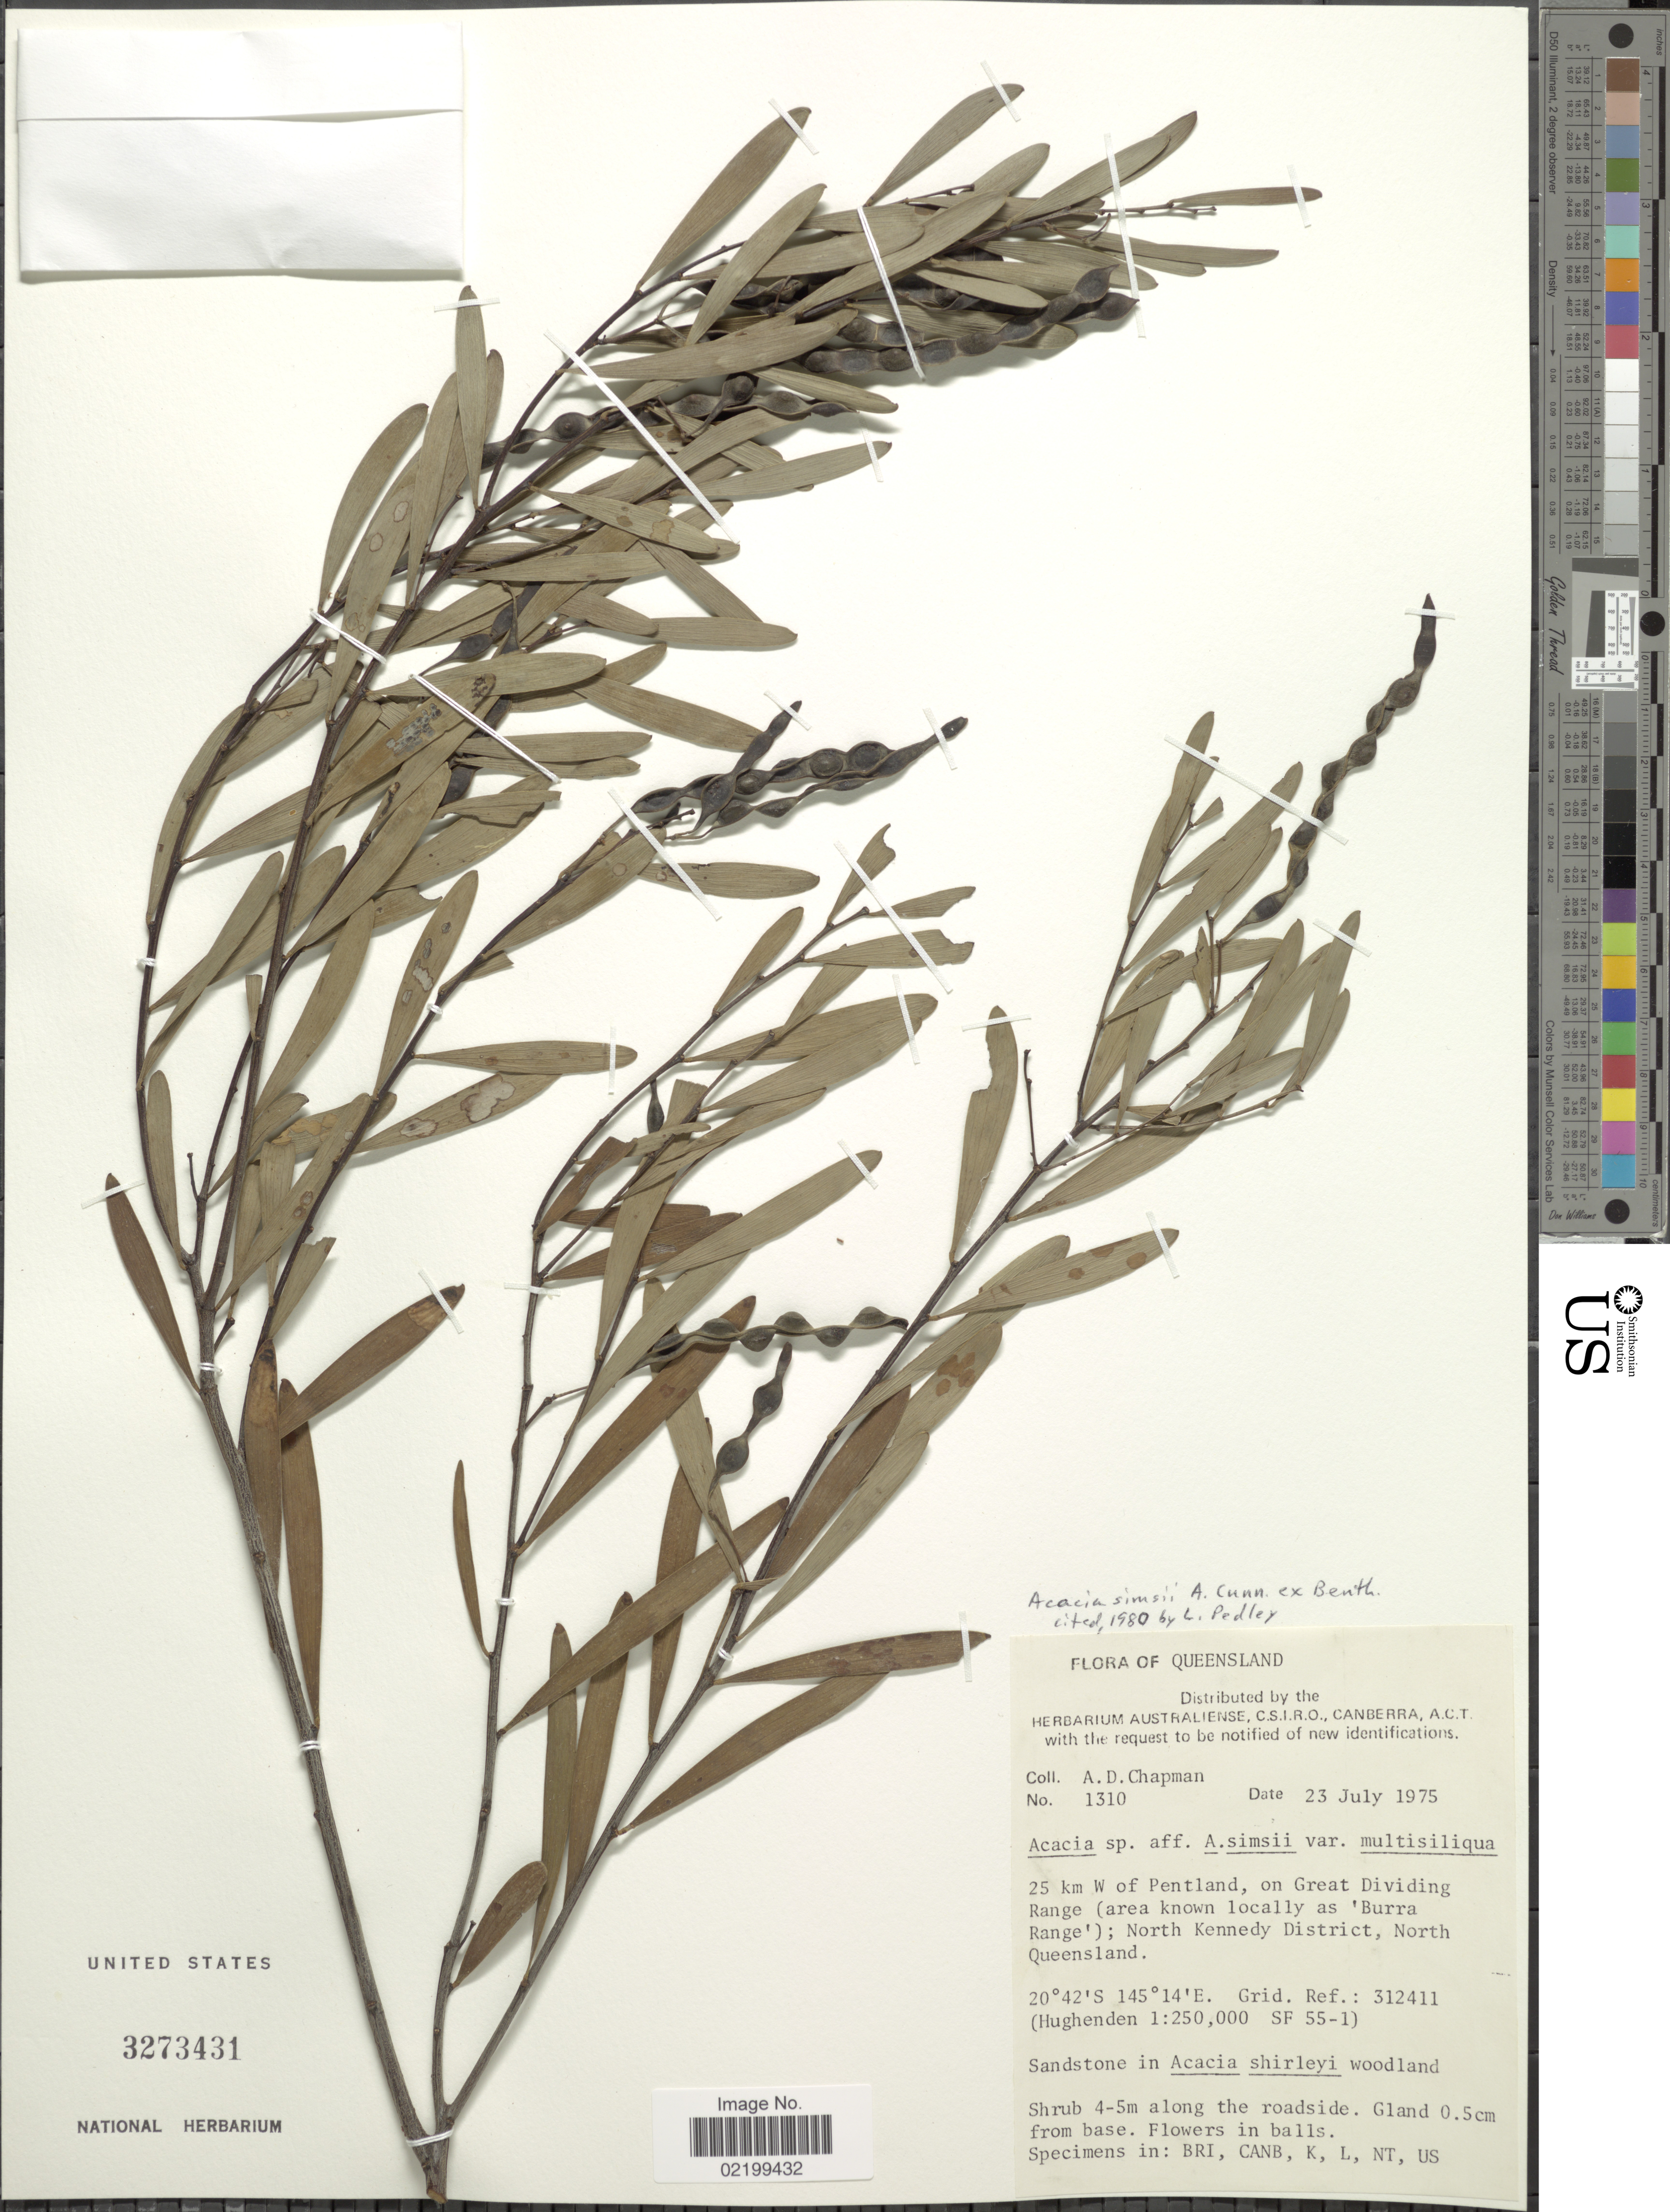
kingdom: Plantae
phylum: Tracheophyta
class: Magnoliopsida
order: Fabales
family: Fabaceae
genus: Acacia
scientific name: Acacia simsii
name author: Benth.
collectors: A. D. Chapman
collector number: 1310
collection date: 1975-07-23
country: Australia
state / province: Queensland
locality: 25 km W of Pentland, on Great Dividing Range (area know locally as "Burra Range") North Kennedy District, North Queensland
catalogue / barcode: US 3273431